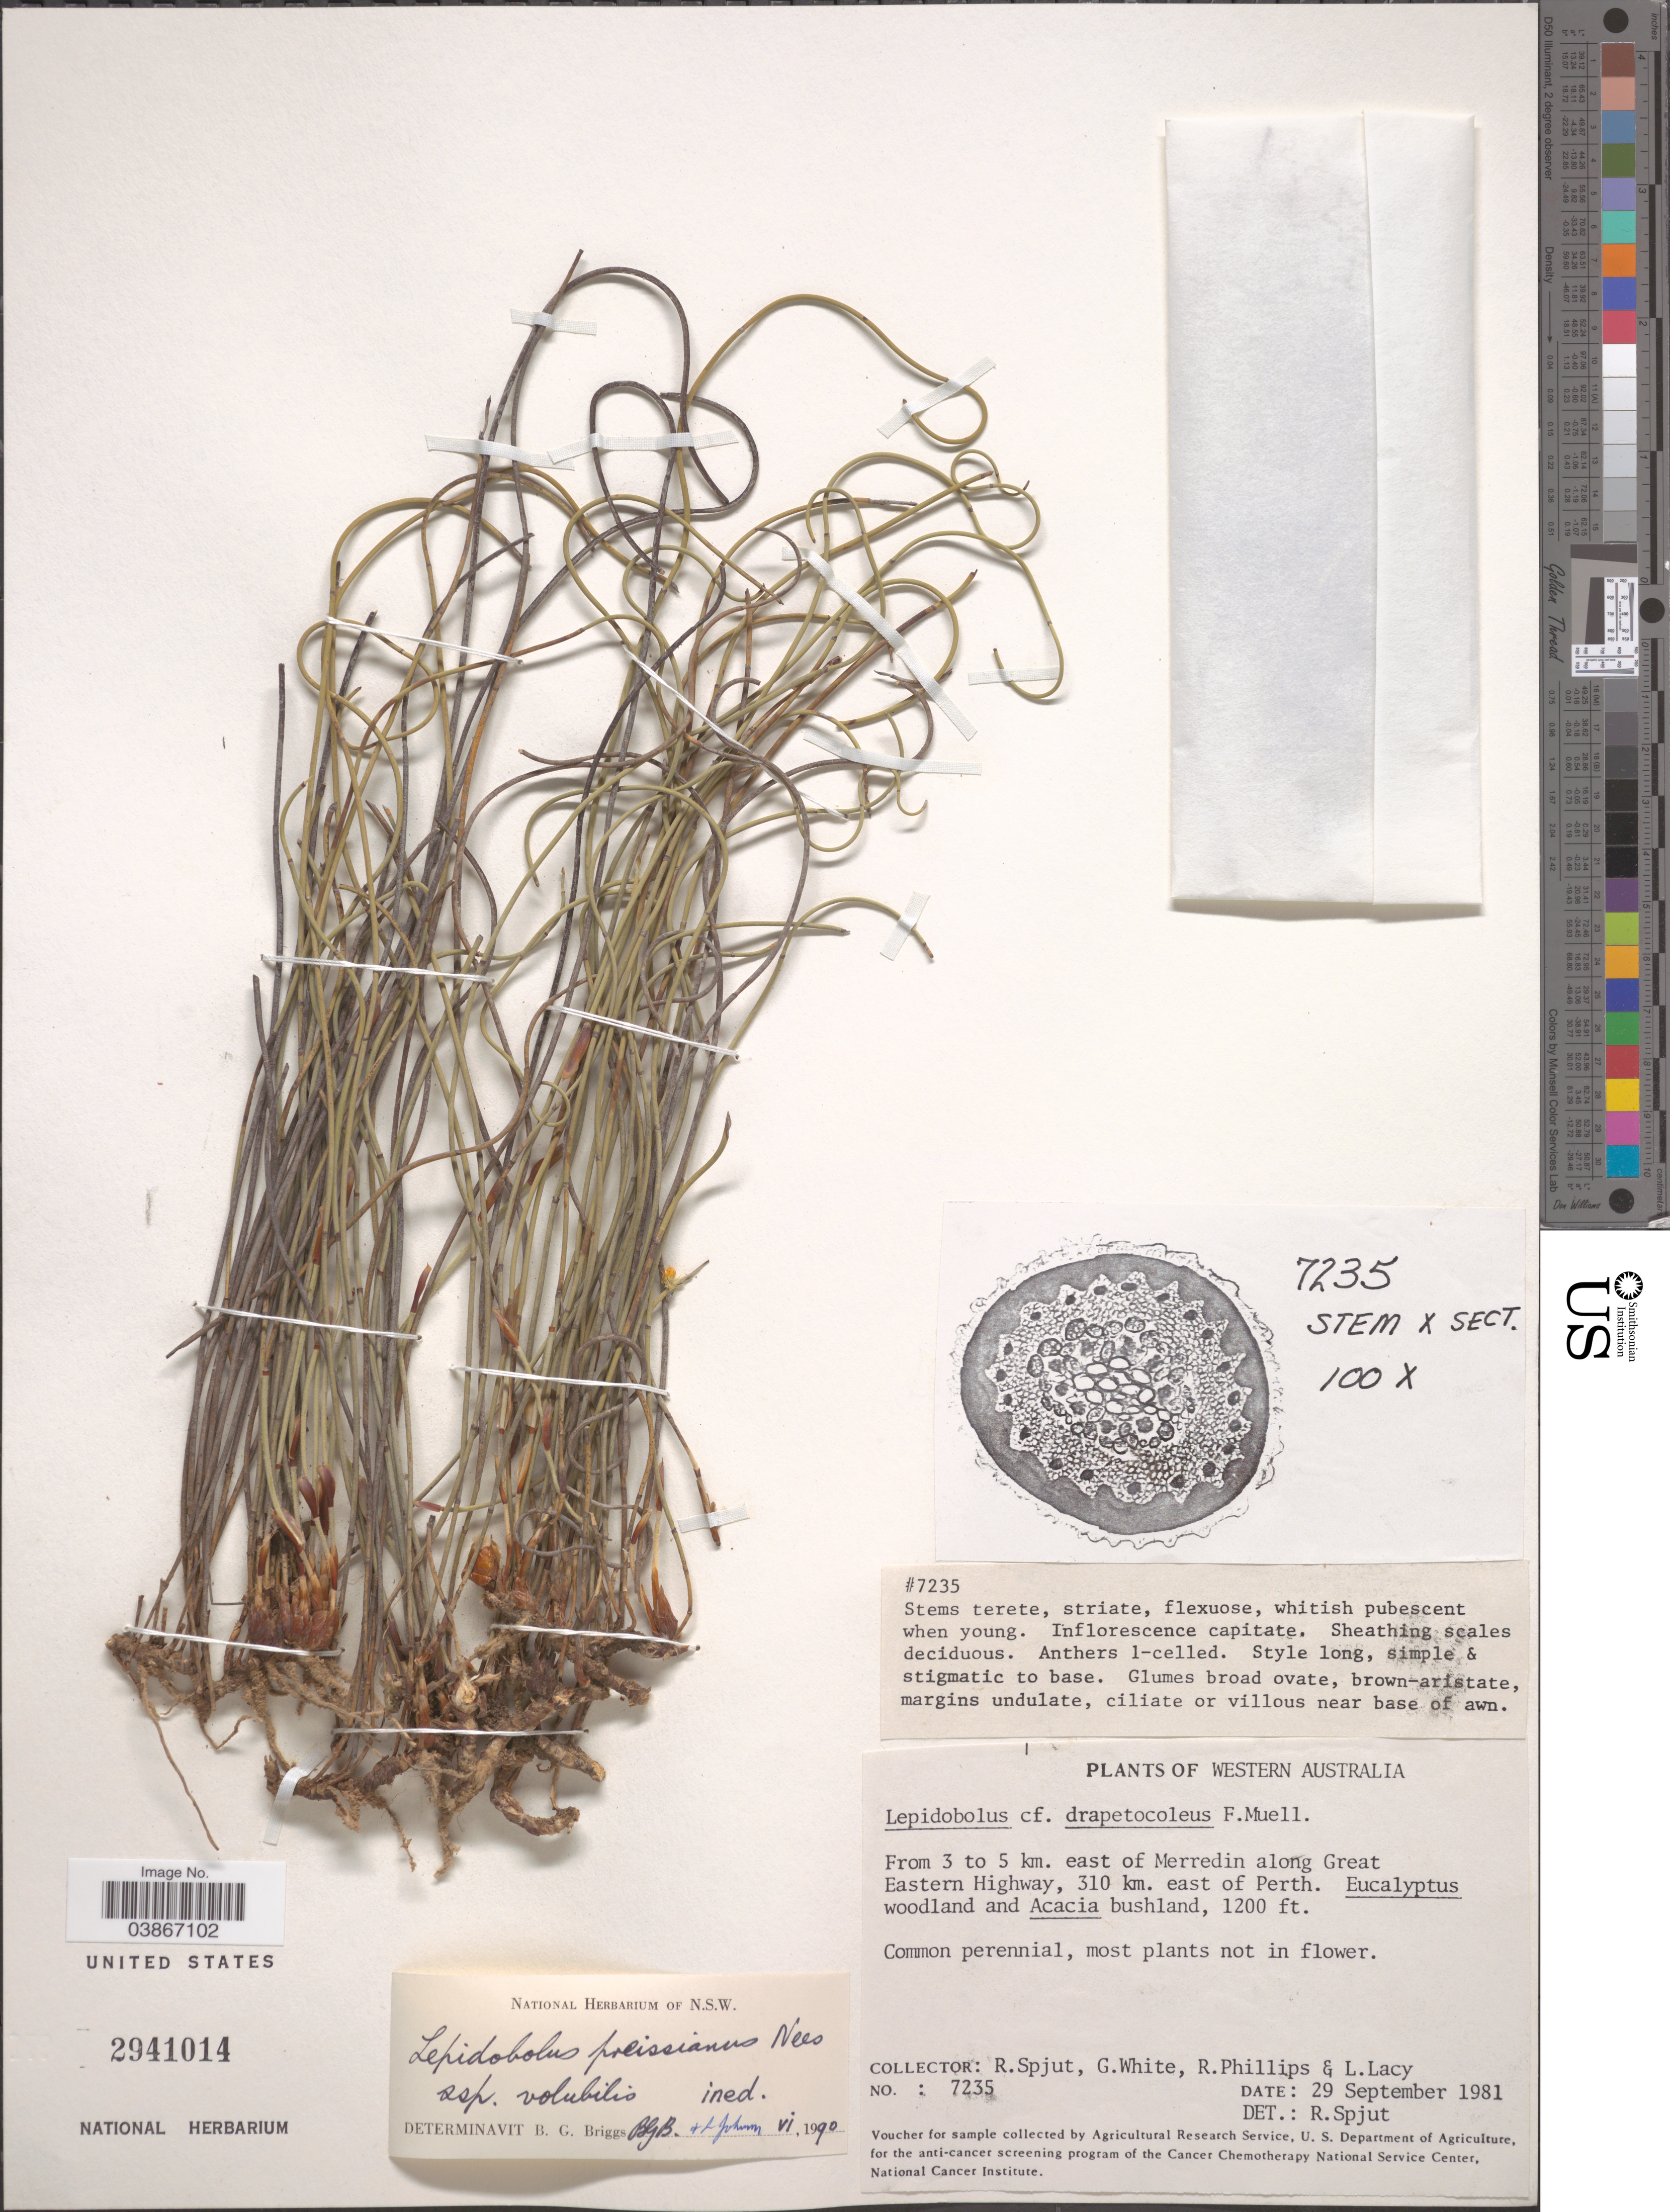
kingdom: Plantae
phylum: Tracheophyta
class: Liliopsida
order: Poales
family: Restionaceae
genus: Lepidobolus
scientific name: Lepidobolus preissianus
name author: Nees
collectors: R. Spjut, G. White, R. Phillips & L. Lacy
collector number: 7235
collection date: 1981-09-29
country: Australia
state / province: Western Australia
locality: From 3 to 5 km. east of Merredin along Great Eastern Highway, 310 km. east of Perth.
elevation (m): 366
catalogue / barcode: US 2941014